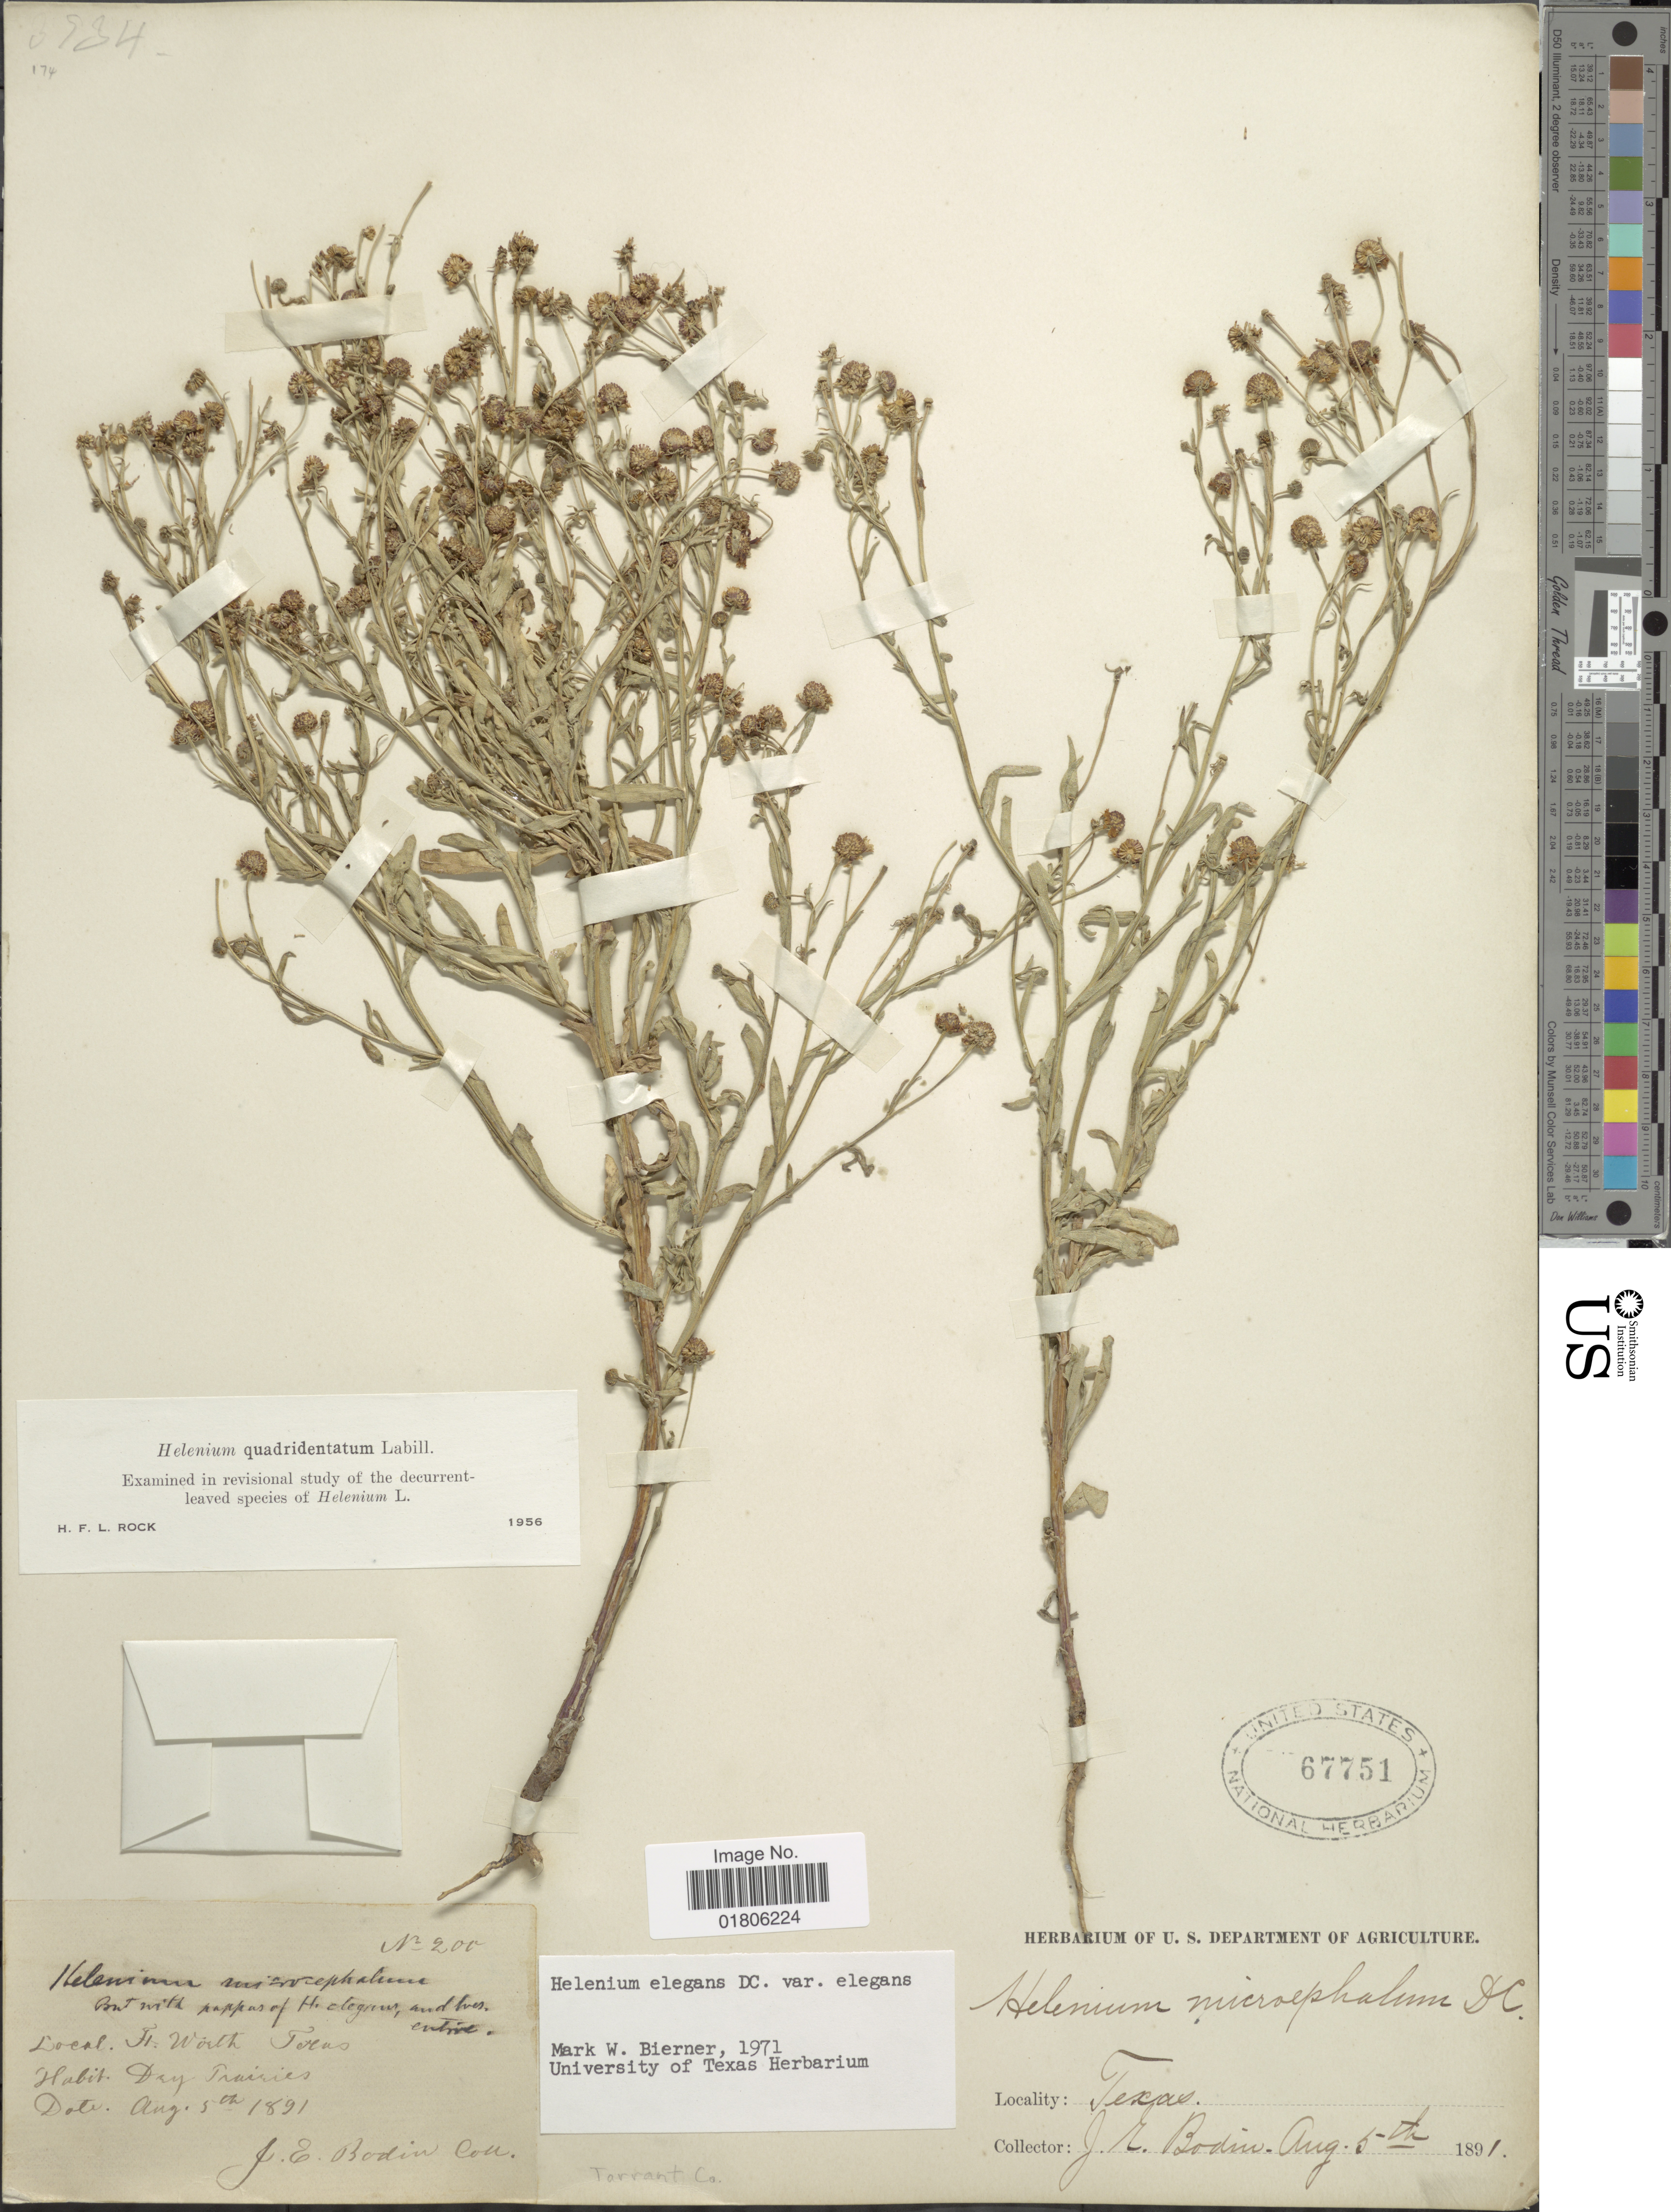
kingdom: Plantae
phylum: Tracheophyta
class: Magnoliopsida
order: Asterales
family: Asteraceae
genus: Helenium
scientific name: Helenium elegans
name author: DC.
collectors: J. E. Bodin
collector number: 200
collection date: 1891-08-05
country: United States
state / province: Texas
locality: Ft. Worth Tarrant Co.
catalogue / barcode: US 67751